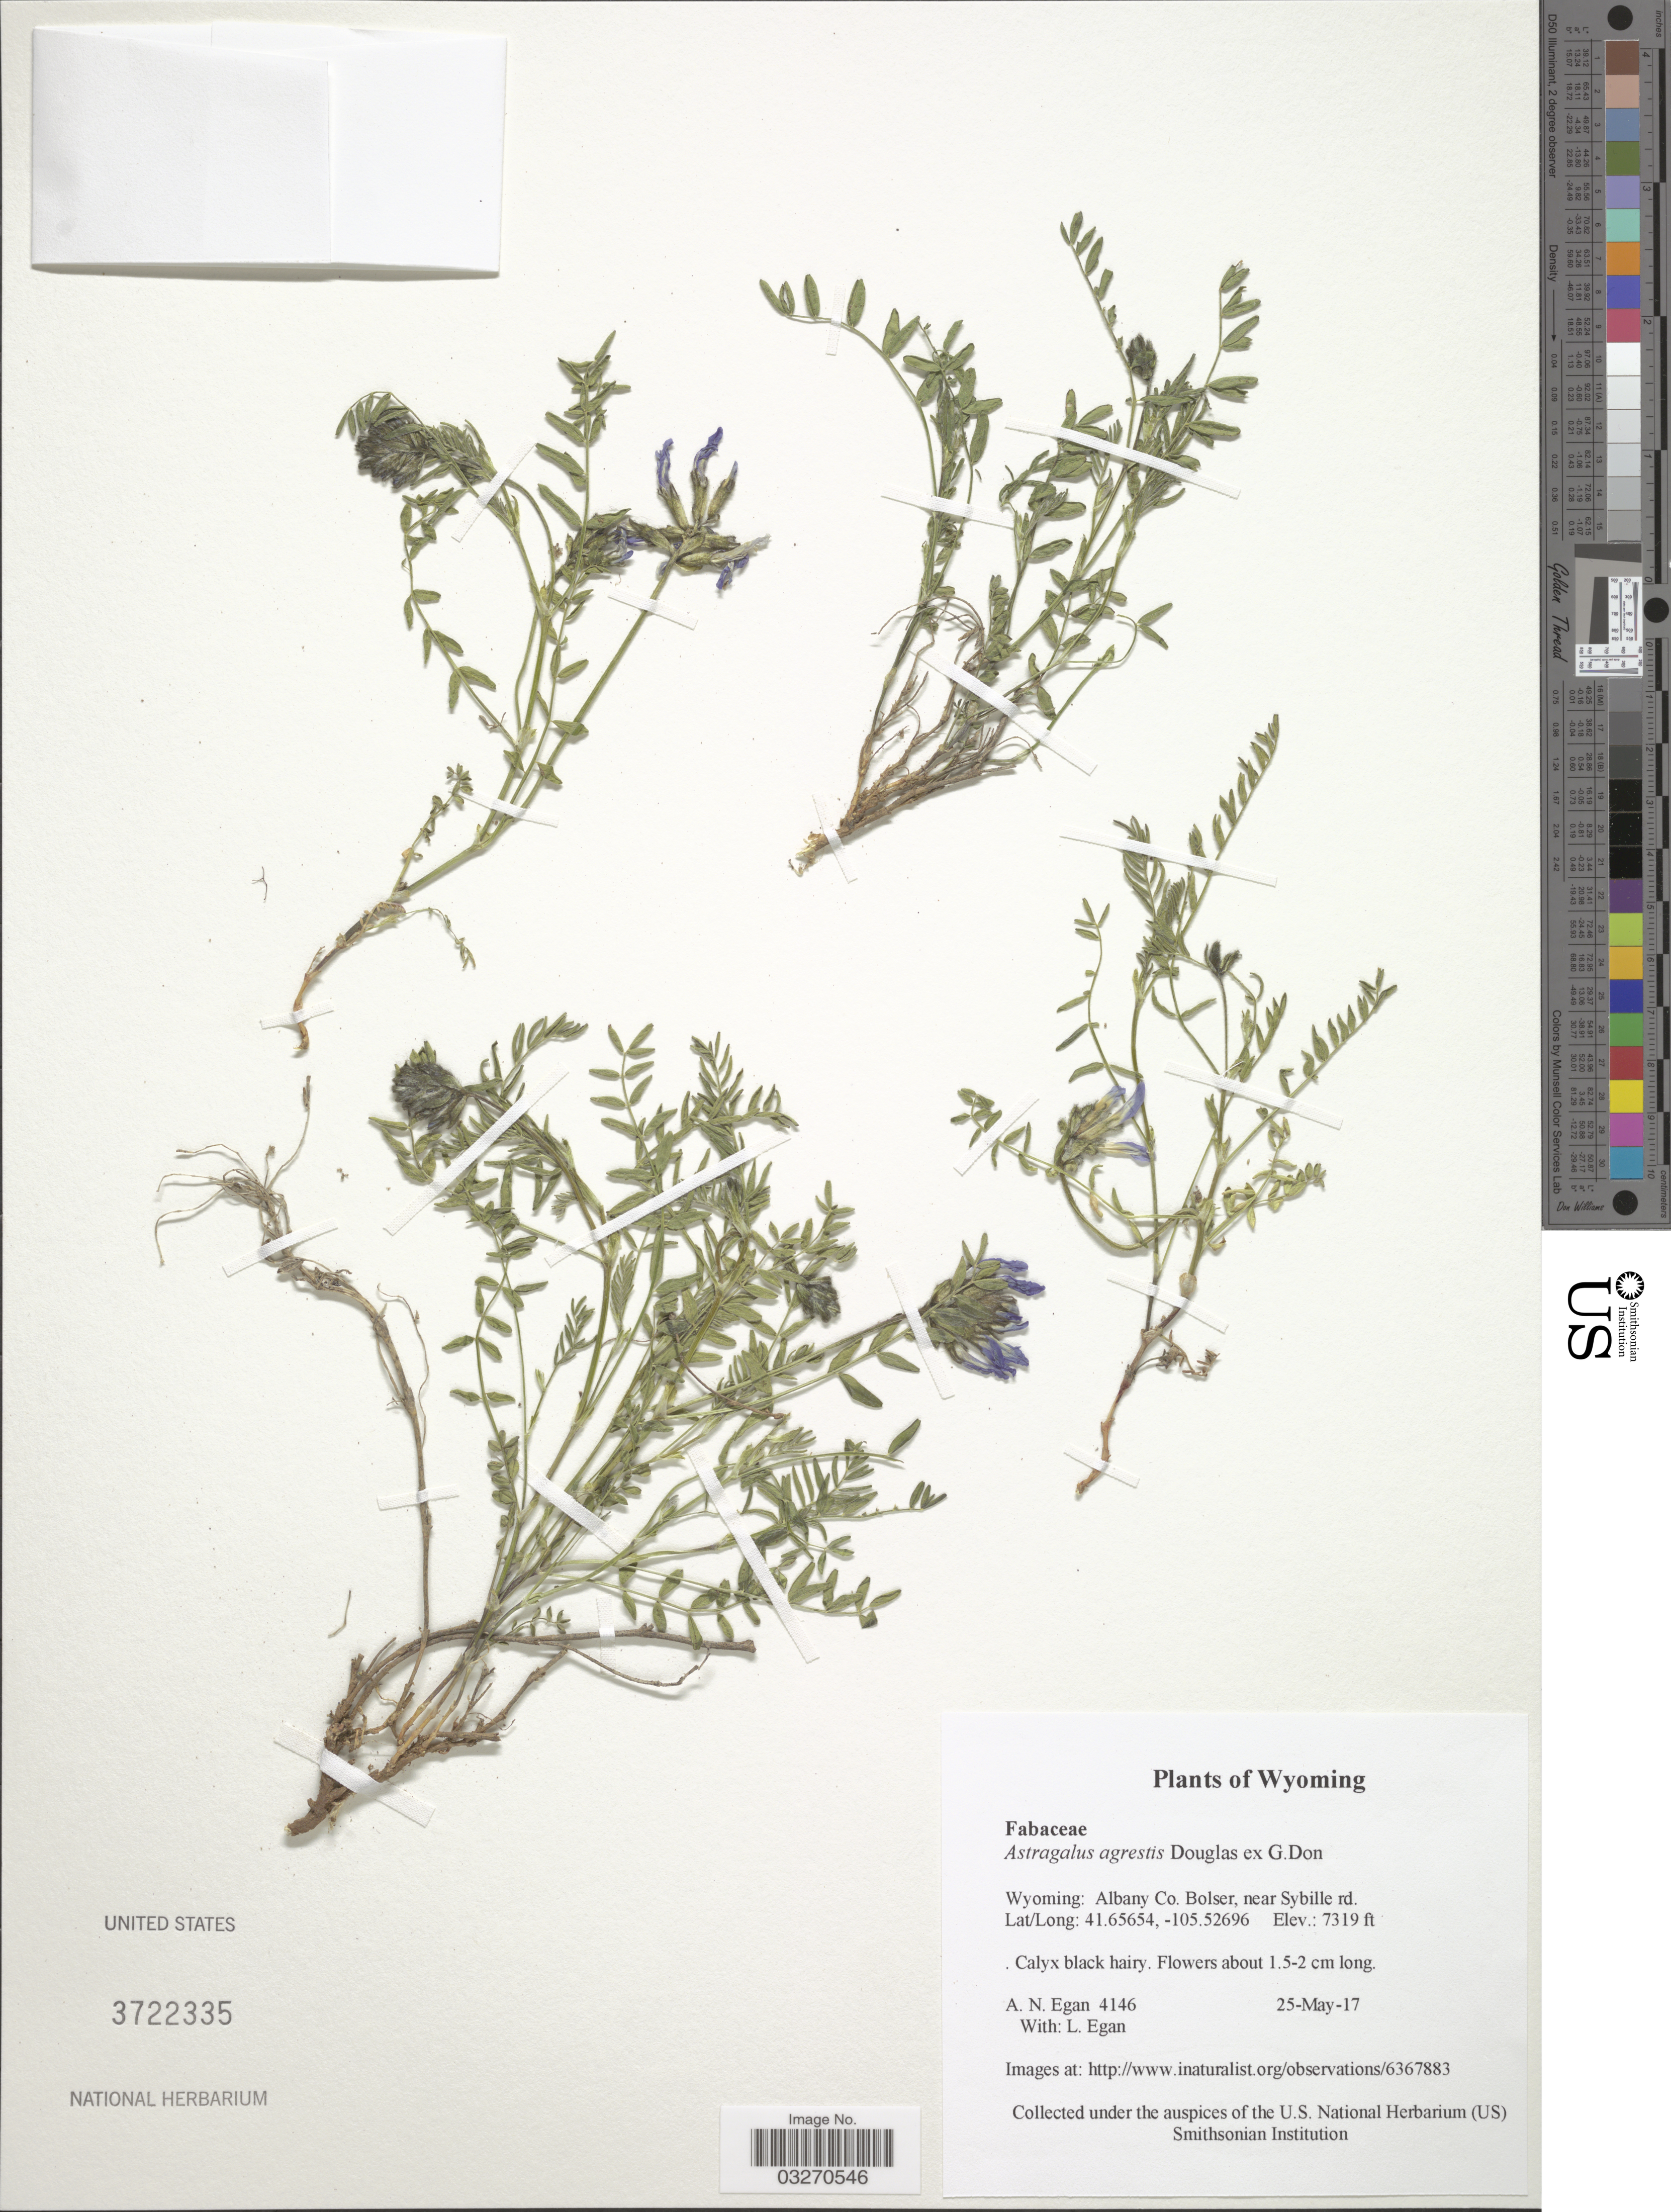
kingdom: Plantae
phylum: Tracheophyta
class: Magnoliopsida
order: Fabales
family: Fabaceae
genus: Astragalus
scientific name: Astragalus agrestis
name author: G. Don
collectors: A. N. Egan & L. Egan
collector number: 4146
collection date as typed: Transcribed d/m/y: 25/5/17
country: United States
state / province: Wyoming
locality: Albany Co. Bolser, near Sybille rd.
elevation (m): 2231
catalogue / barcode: US 3722335